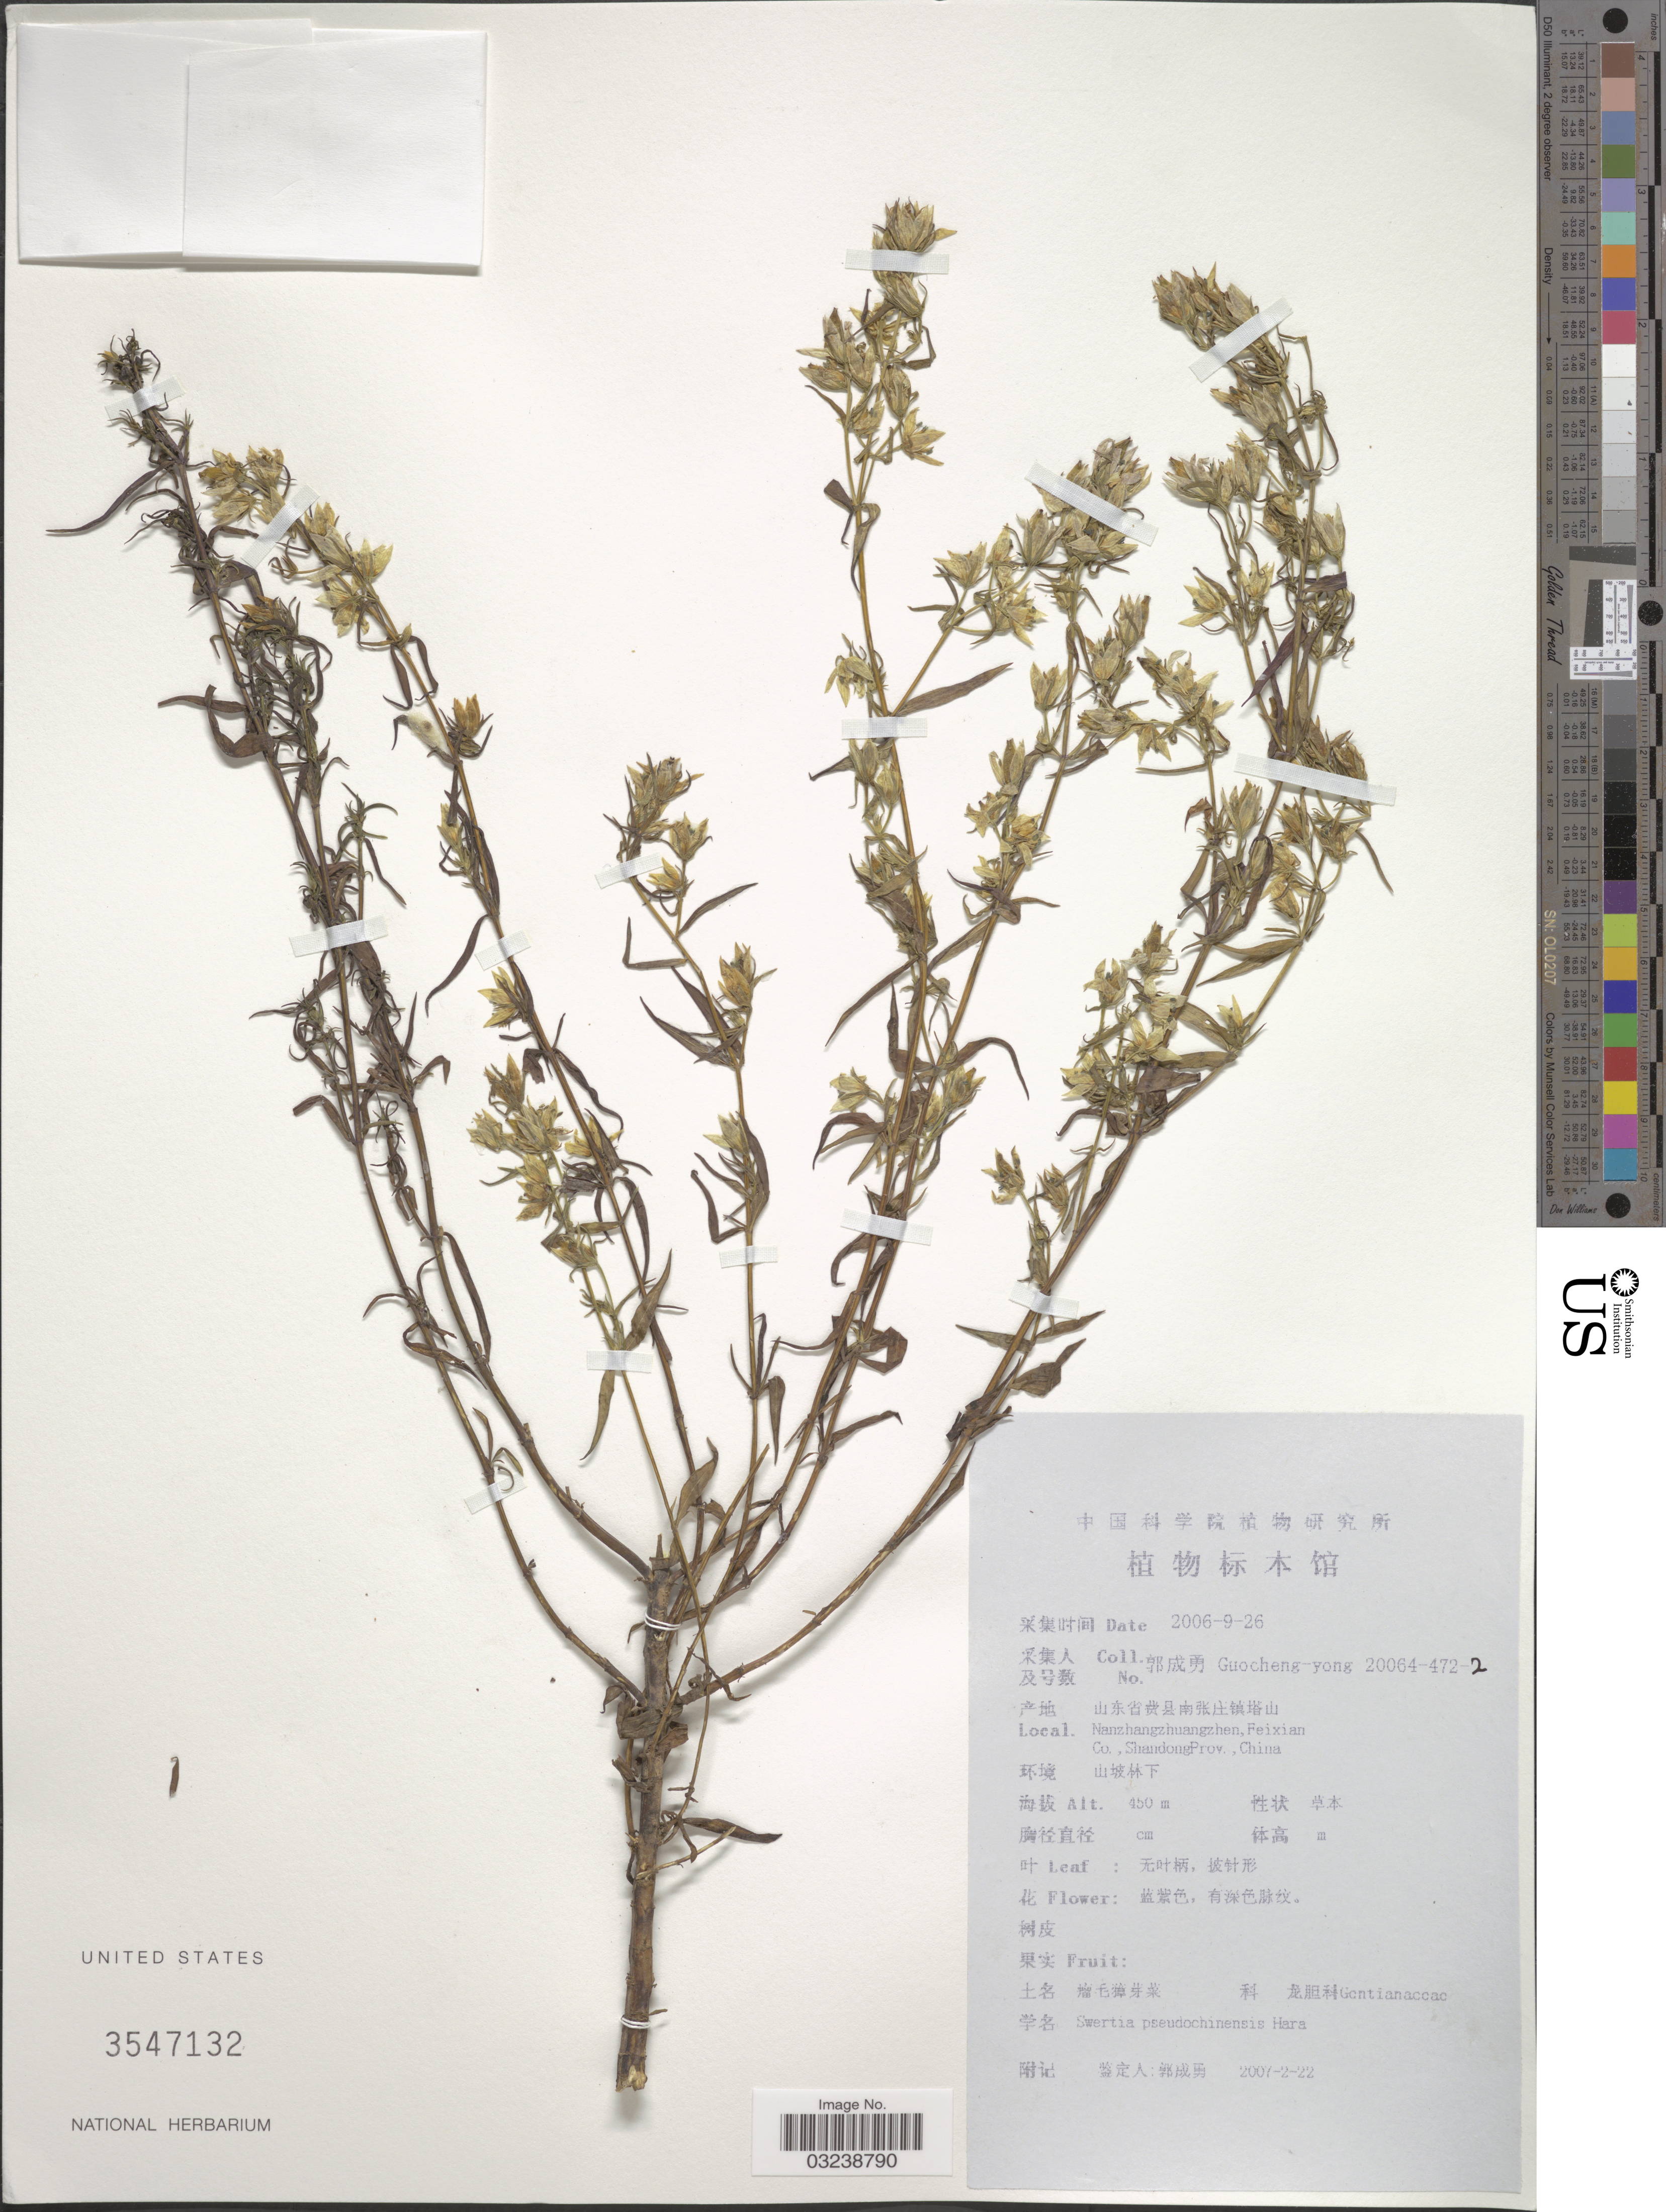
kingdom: Plantae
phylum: Tracheophyta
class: Magnoliopsida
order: Gentianales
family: Gentianaceae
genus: Swertia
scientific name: Swertia pseudochinensis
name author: H. Hara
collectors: Guo cheng-yong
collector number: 20064-472-2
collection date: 2006-09-26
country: China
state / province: Shandong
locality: Nanzhangzhuangzhen, Feixian Co., Shandong Prov.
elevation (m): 450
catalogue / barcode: US 3547132